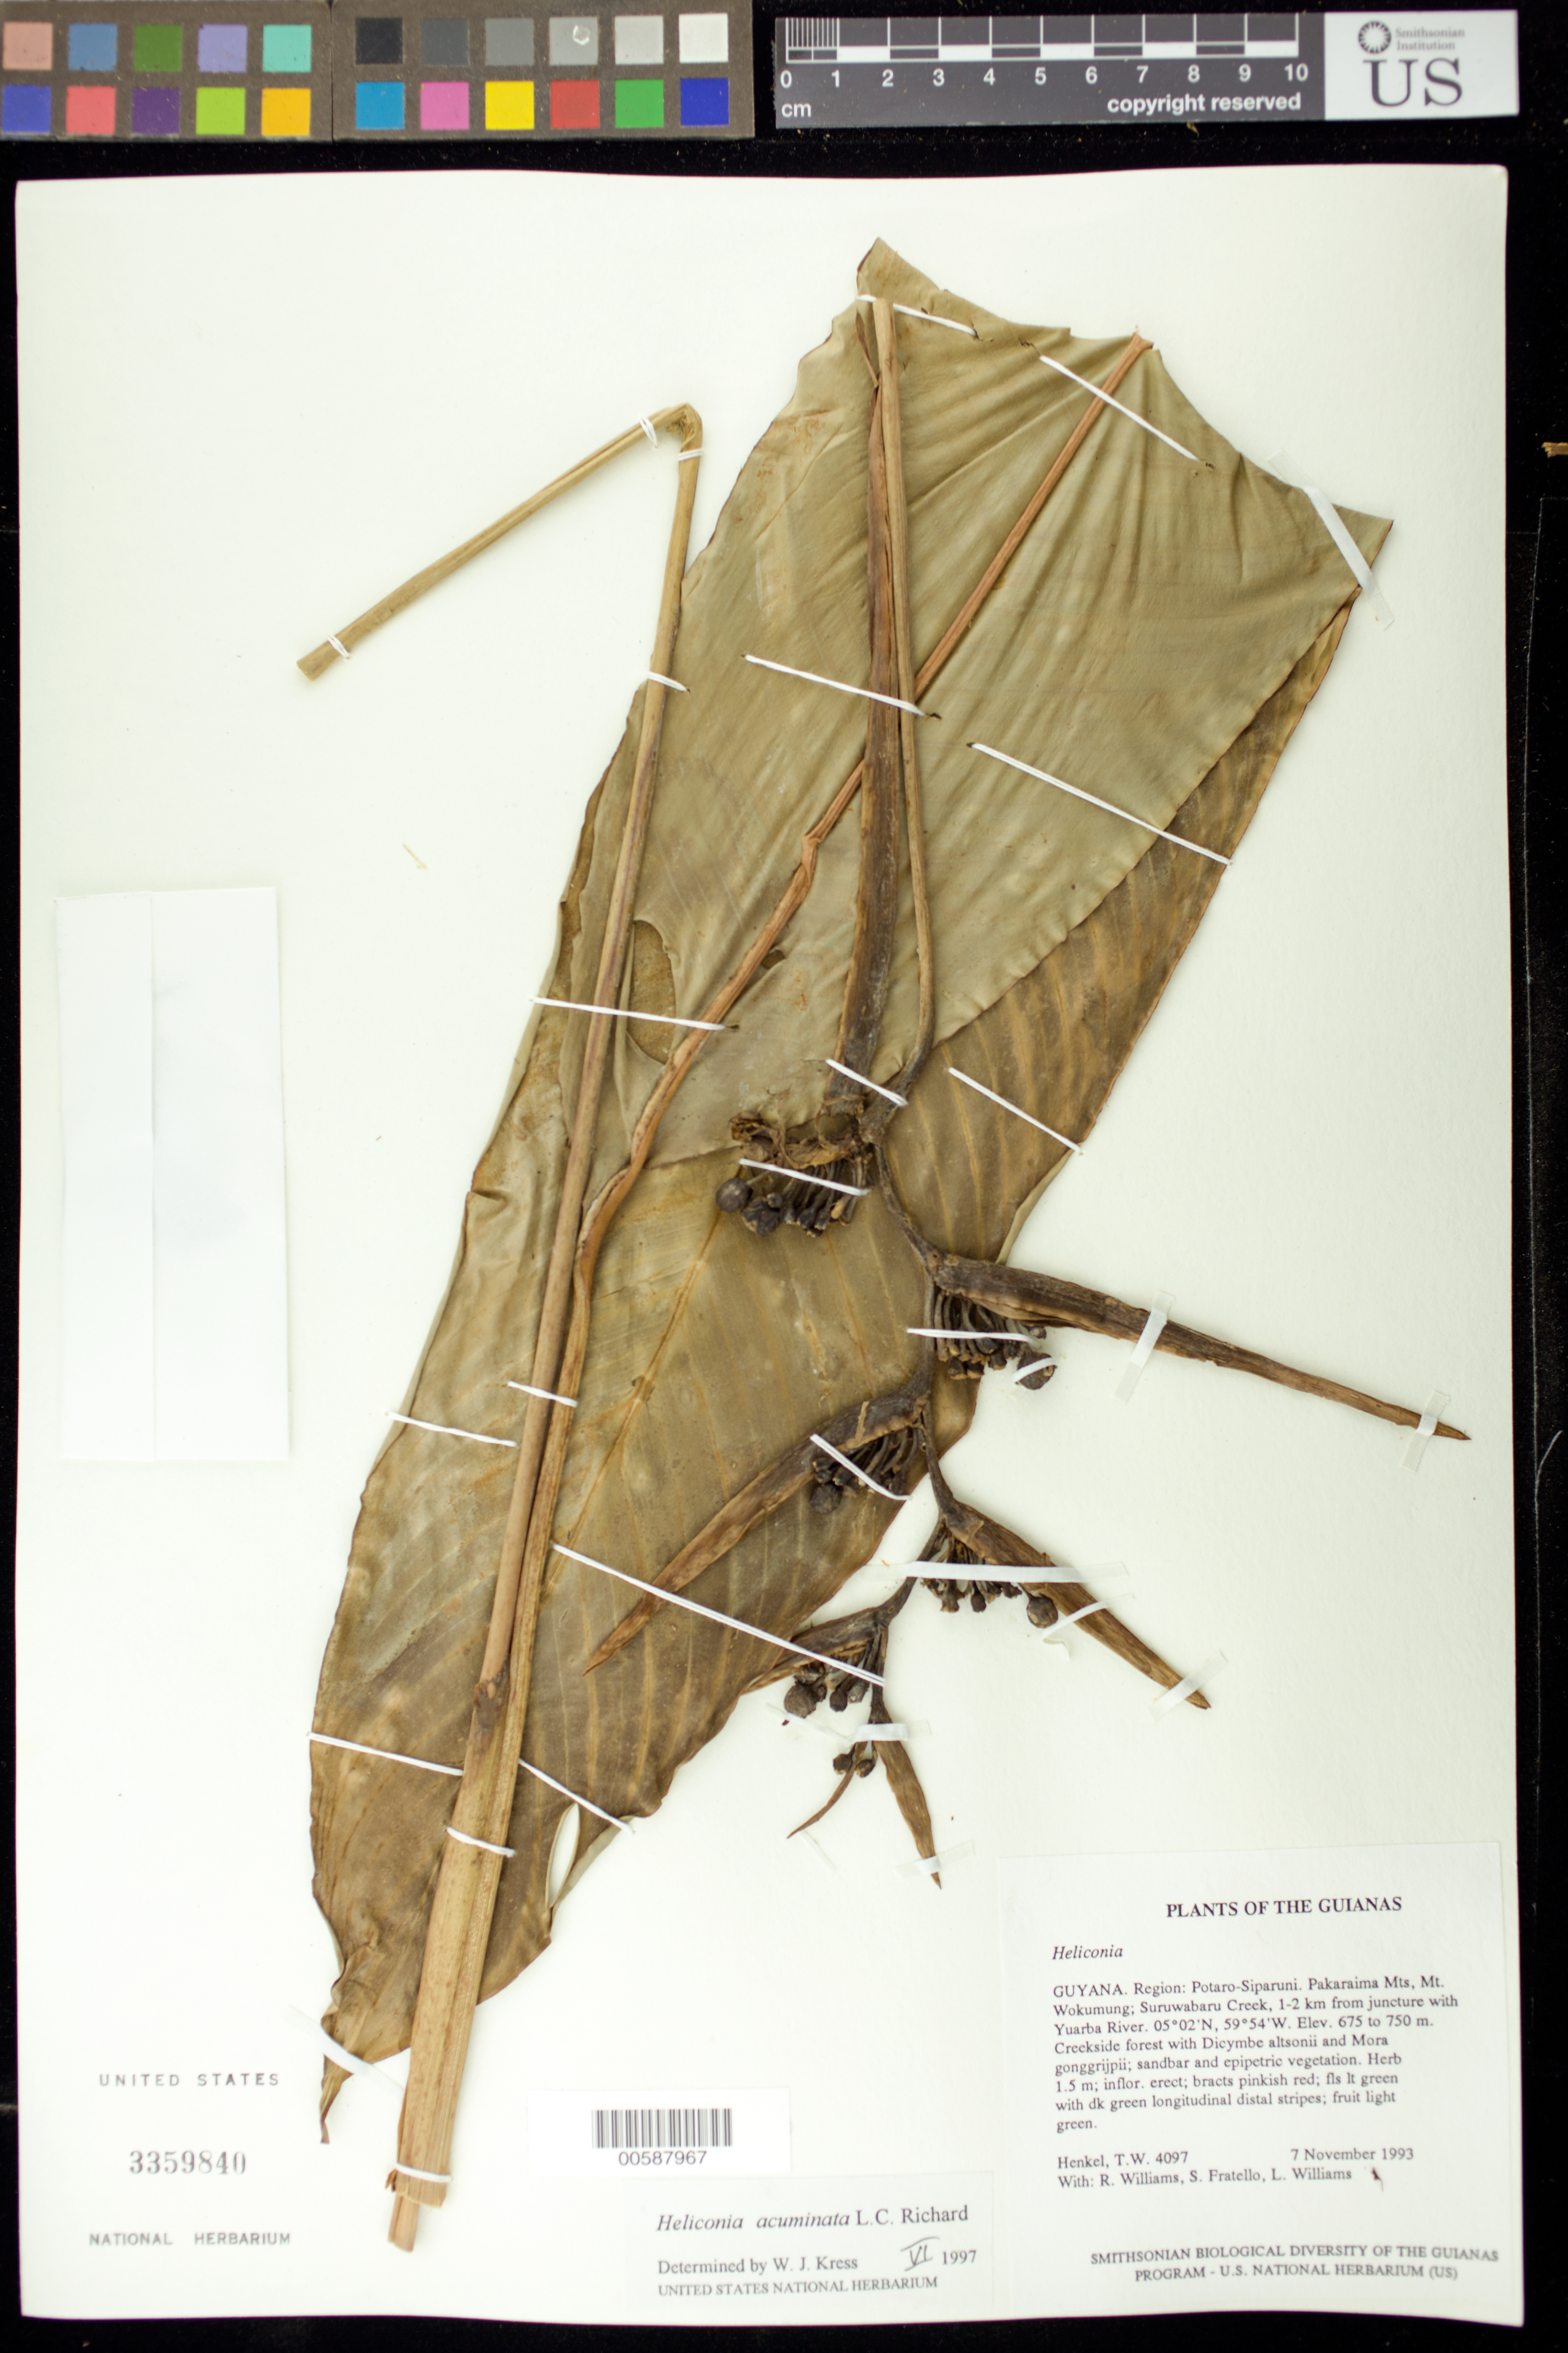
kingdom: Plantae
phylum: Tracheophyta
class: Liliopsida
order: Zingiberales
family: Heliconiaceae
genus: Heliconia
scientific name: Heliconia acuminata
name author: A. Rich.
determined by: Kress, W. J., (US), Smithsonian Institution - National Museum of Natural History (UNITED STATES)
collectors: T. Henkel, R. Williams, S. Fratello & L. Williams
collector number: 4097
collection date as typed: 7 November 1993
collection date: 1993-11-07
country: Guyana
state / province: Potaro-Siparuni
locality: Pakaraima Mts, Mt. Wokomung; Suruwabaru Creek, 1-2 km from juncture with Yuarba River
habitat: Creekside forest with Dicymbe altsonii and Mora gonggrijpii; sandbar and epipetric vegetation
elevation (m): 675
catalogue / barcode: US 3359840